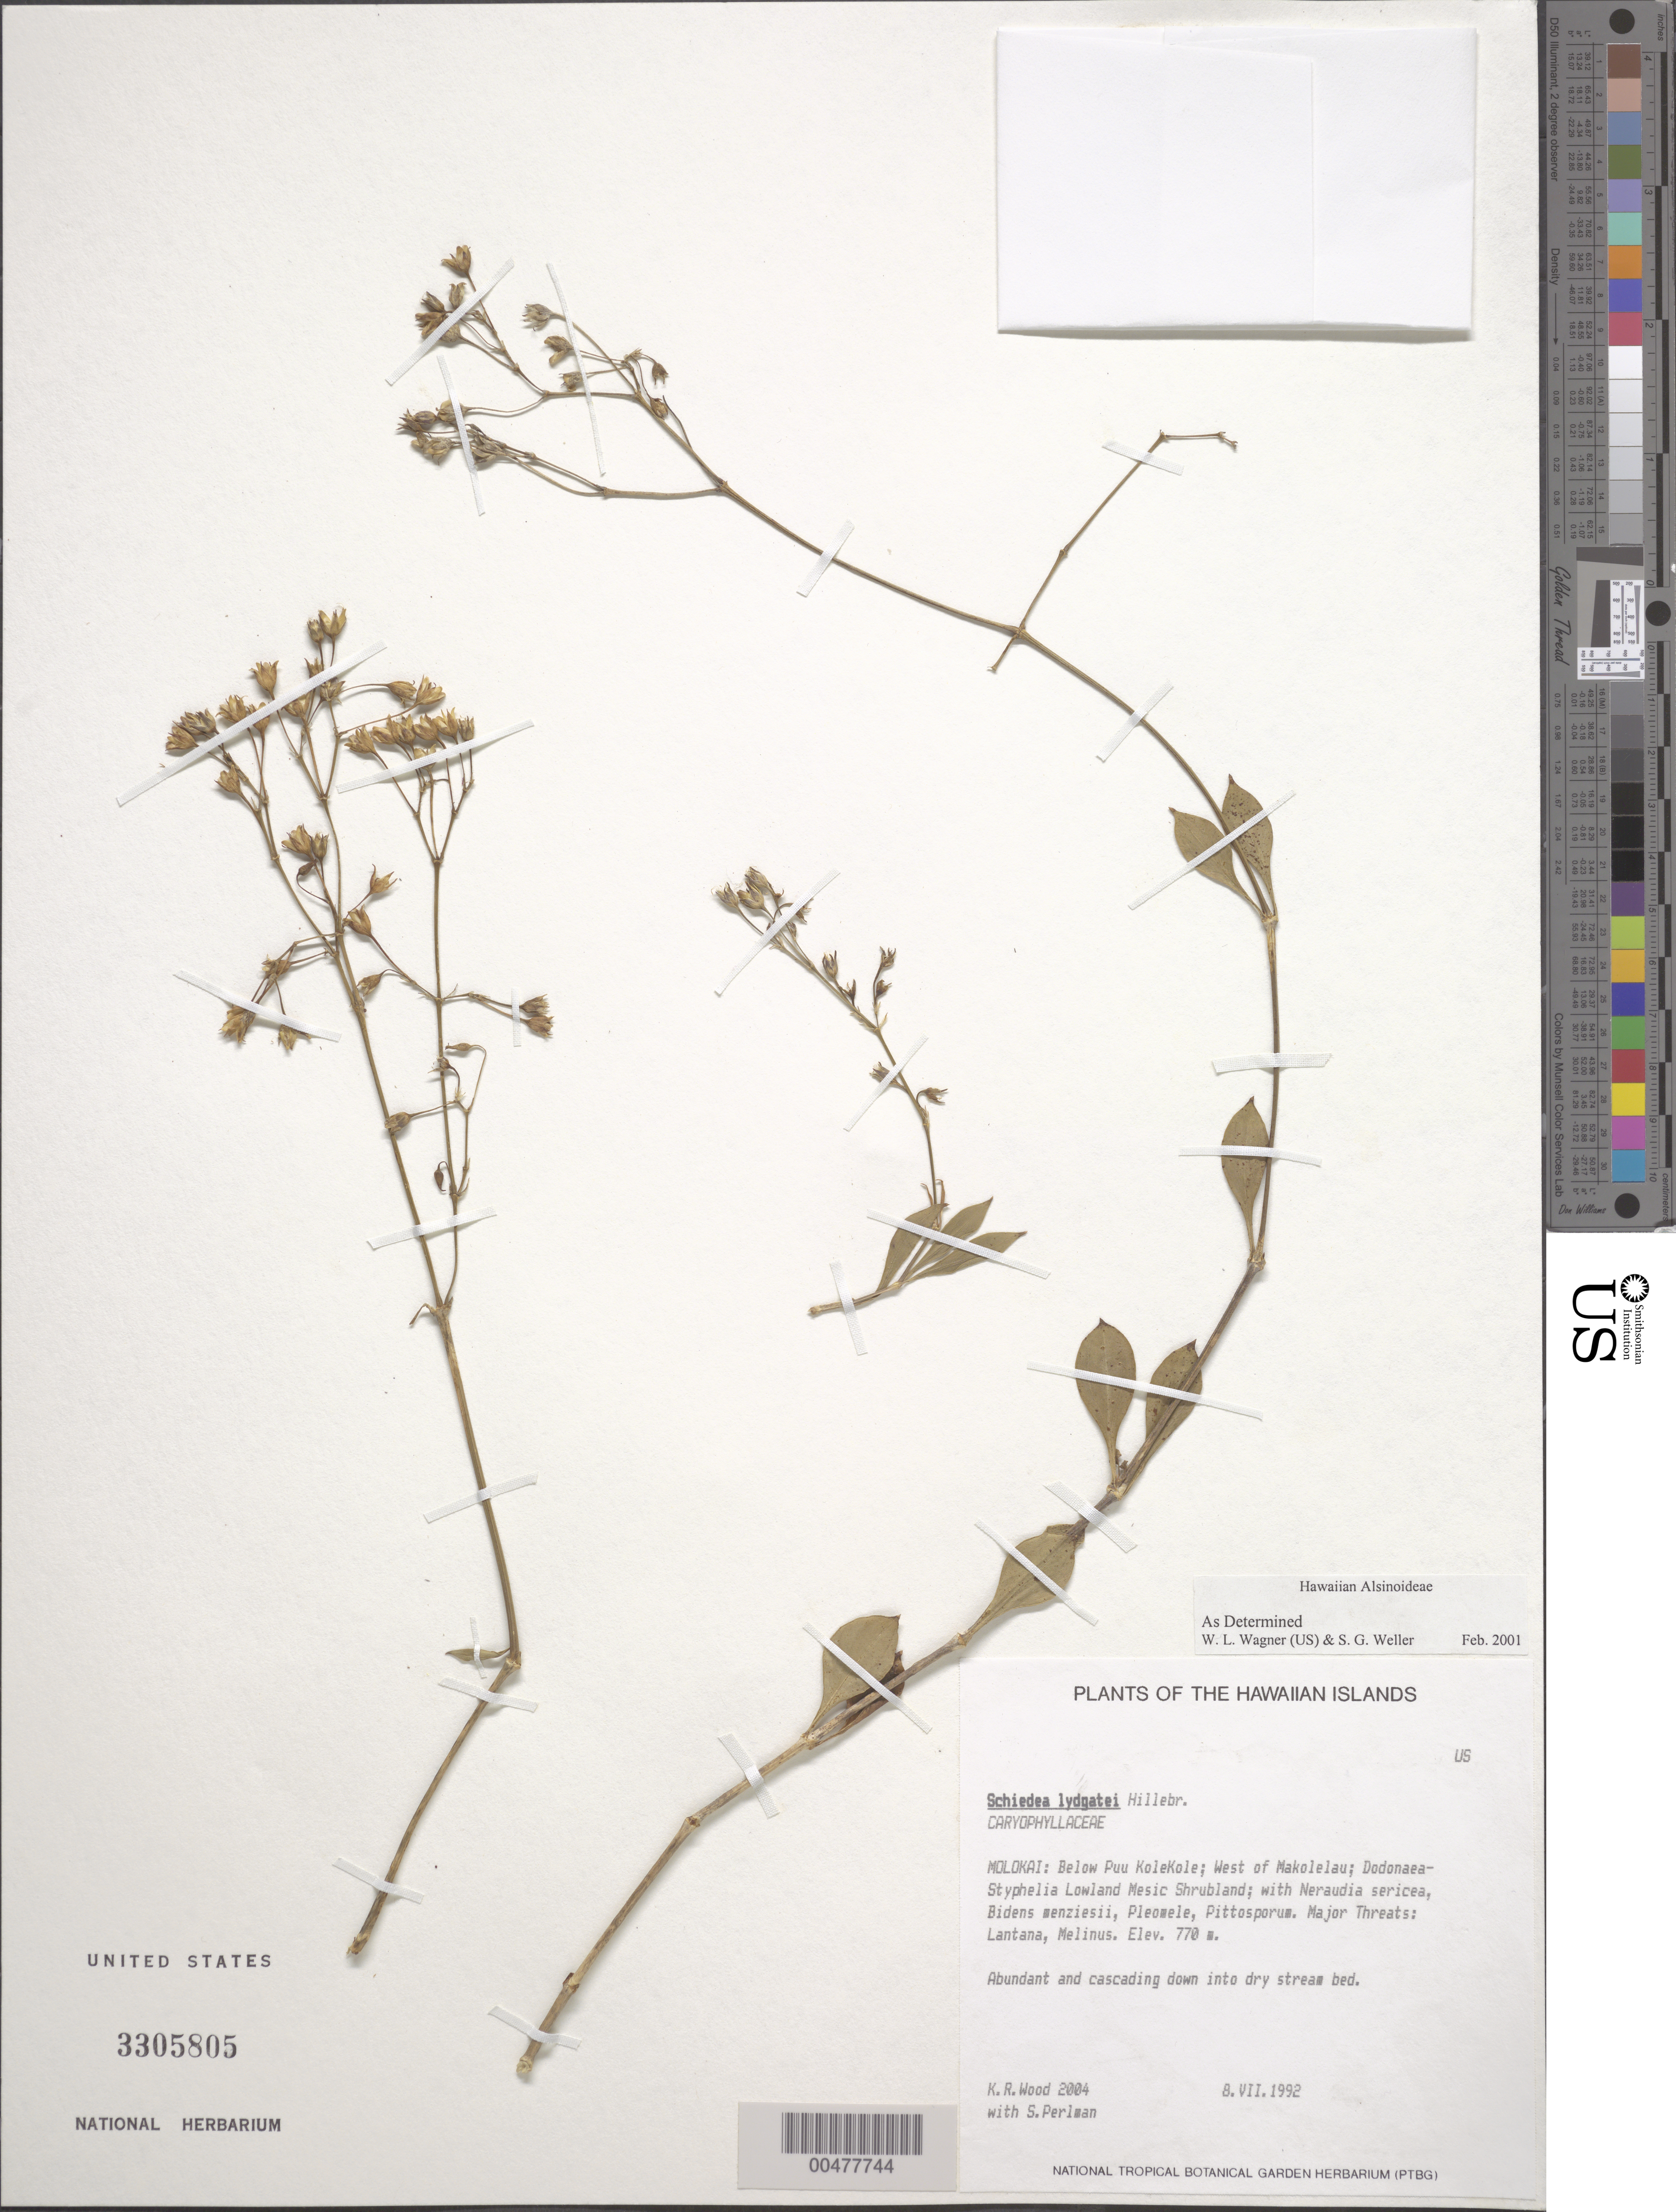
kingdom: Plantae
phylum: Tracheophyta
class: Magnoliopsida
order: Caryophyllales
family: Caryophyllaceae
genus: Schiedea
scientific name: Schiedea lydgatei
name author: Hillebr.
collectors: K. R. Wood & S. P. Perlman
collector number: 2004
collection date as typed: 8 Jul 1992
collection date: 1992-07-08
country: United States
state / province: Hawaii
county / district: Maui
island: Moloka'i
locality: Below Puu Kolekole, W of Makolelau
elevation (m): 770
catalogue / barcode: US 3305805